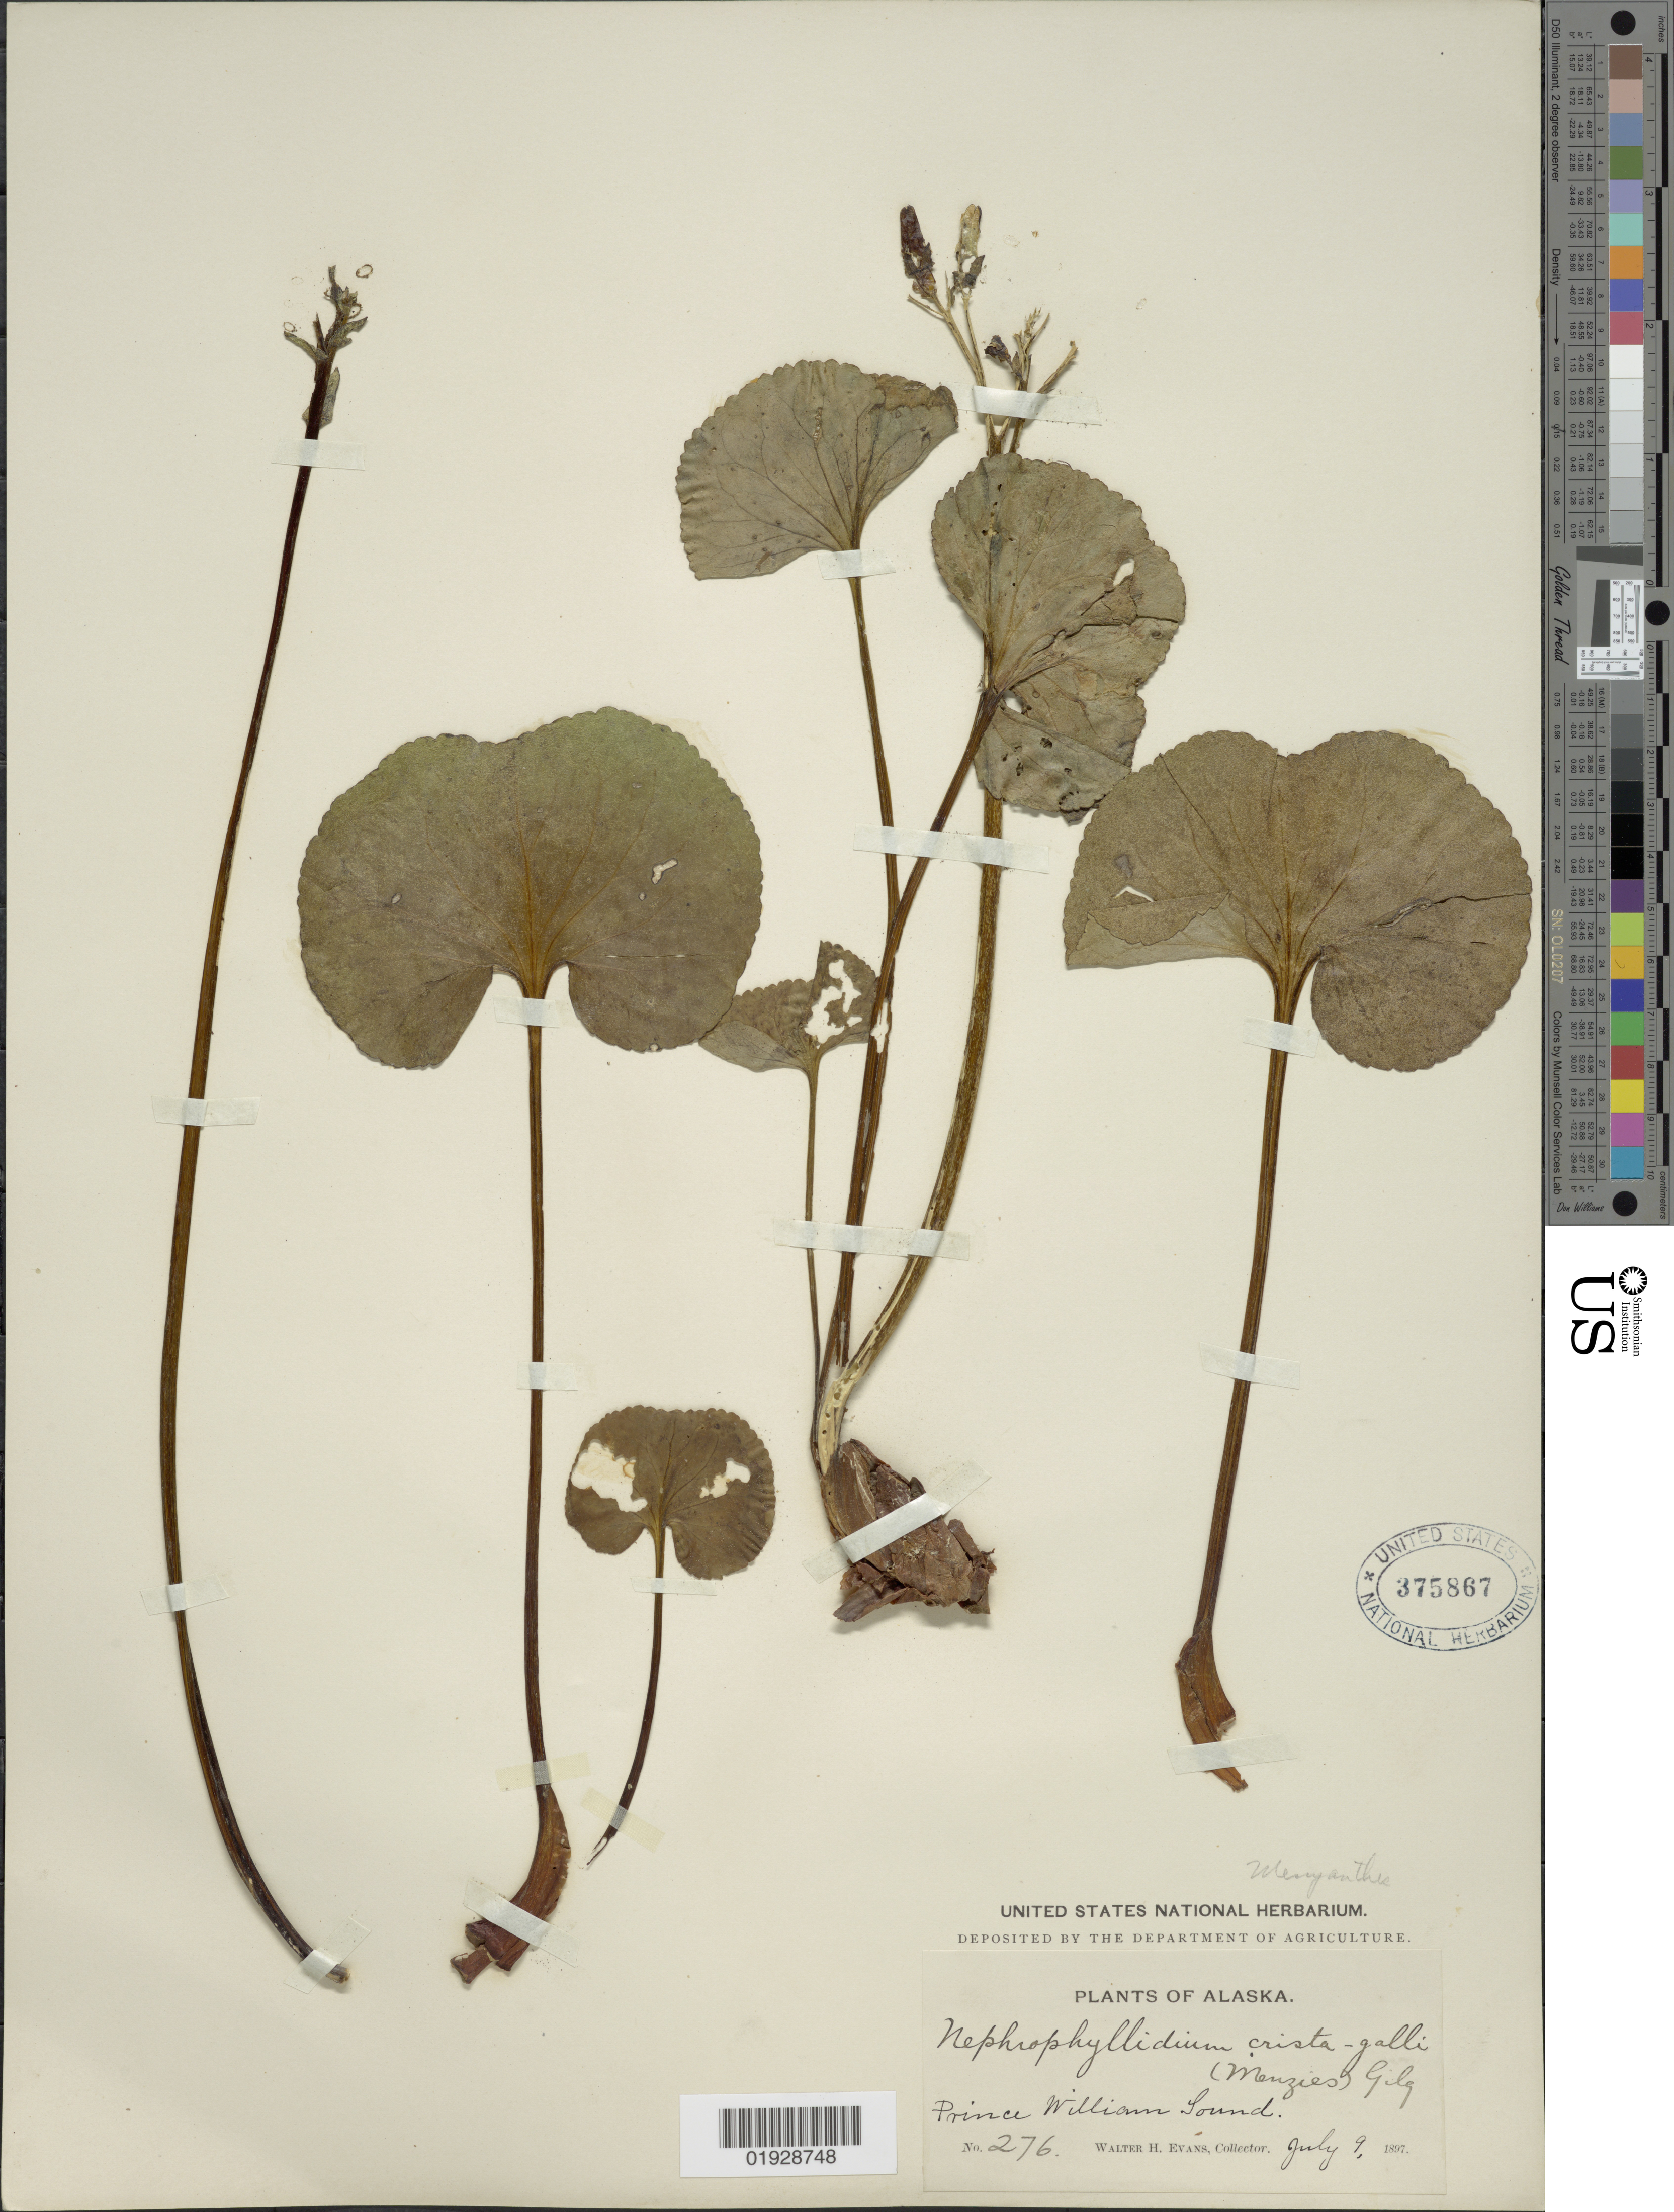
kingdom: Plantae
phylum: Tracheophyta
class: Magnoliopsida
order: Asterales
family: Menyanthaceae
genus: Nephrophyllidium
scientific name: Nephrophyllidium crista-galli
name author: (Menzies ex Hook.) Gilg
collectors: W. H. Evans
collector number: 276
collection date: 1897-07-09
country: United States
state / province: Alaska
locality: Prince William Sound.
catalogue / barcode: US 375867